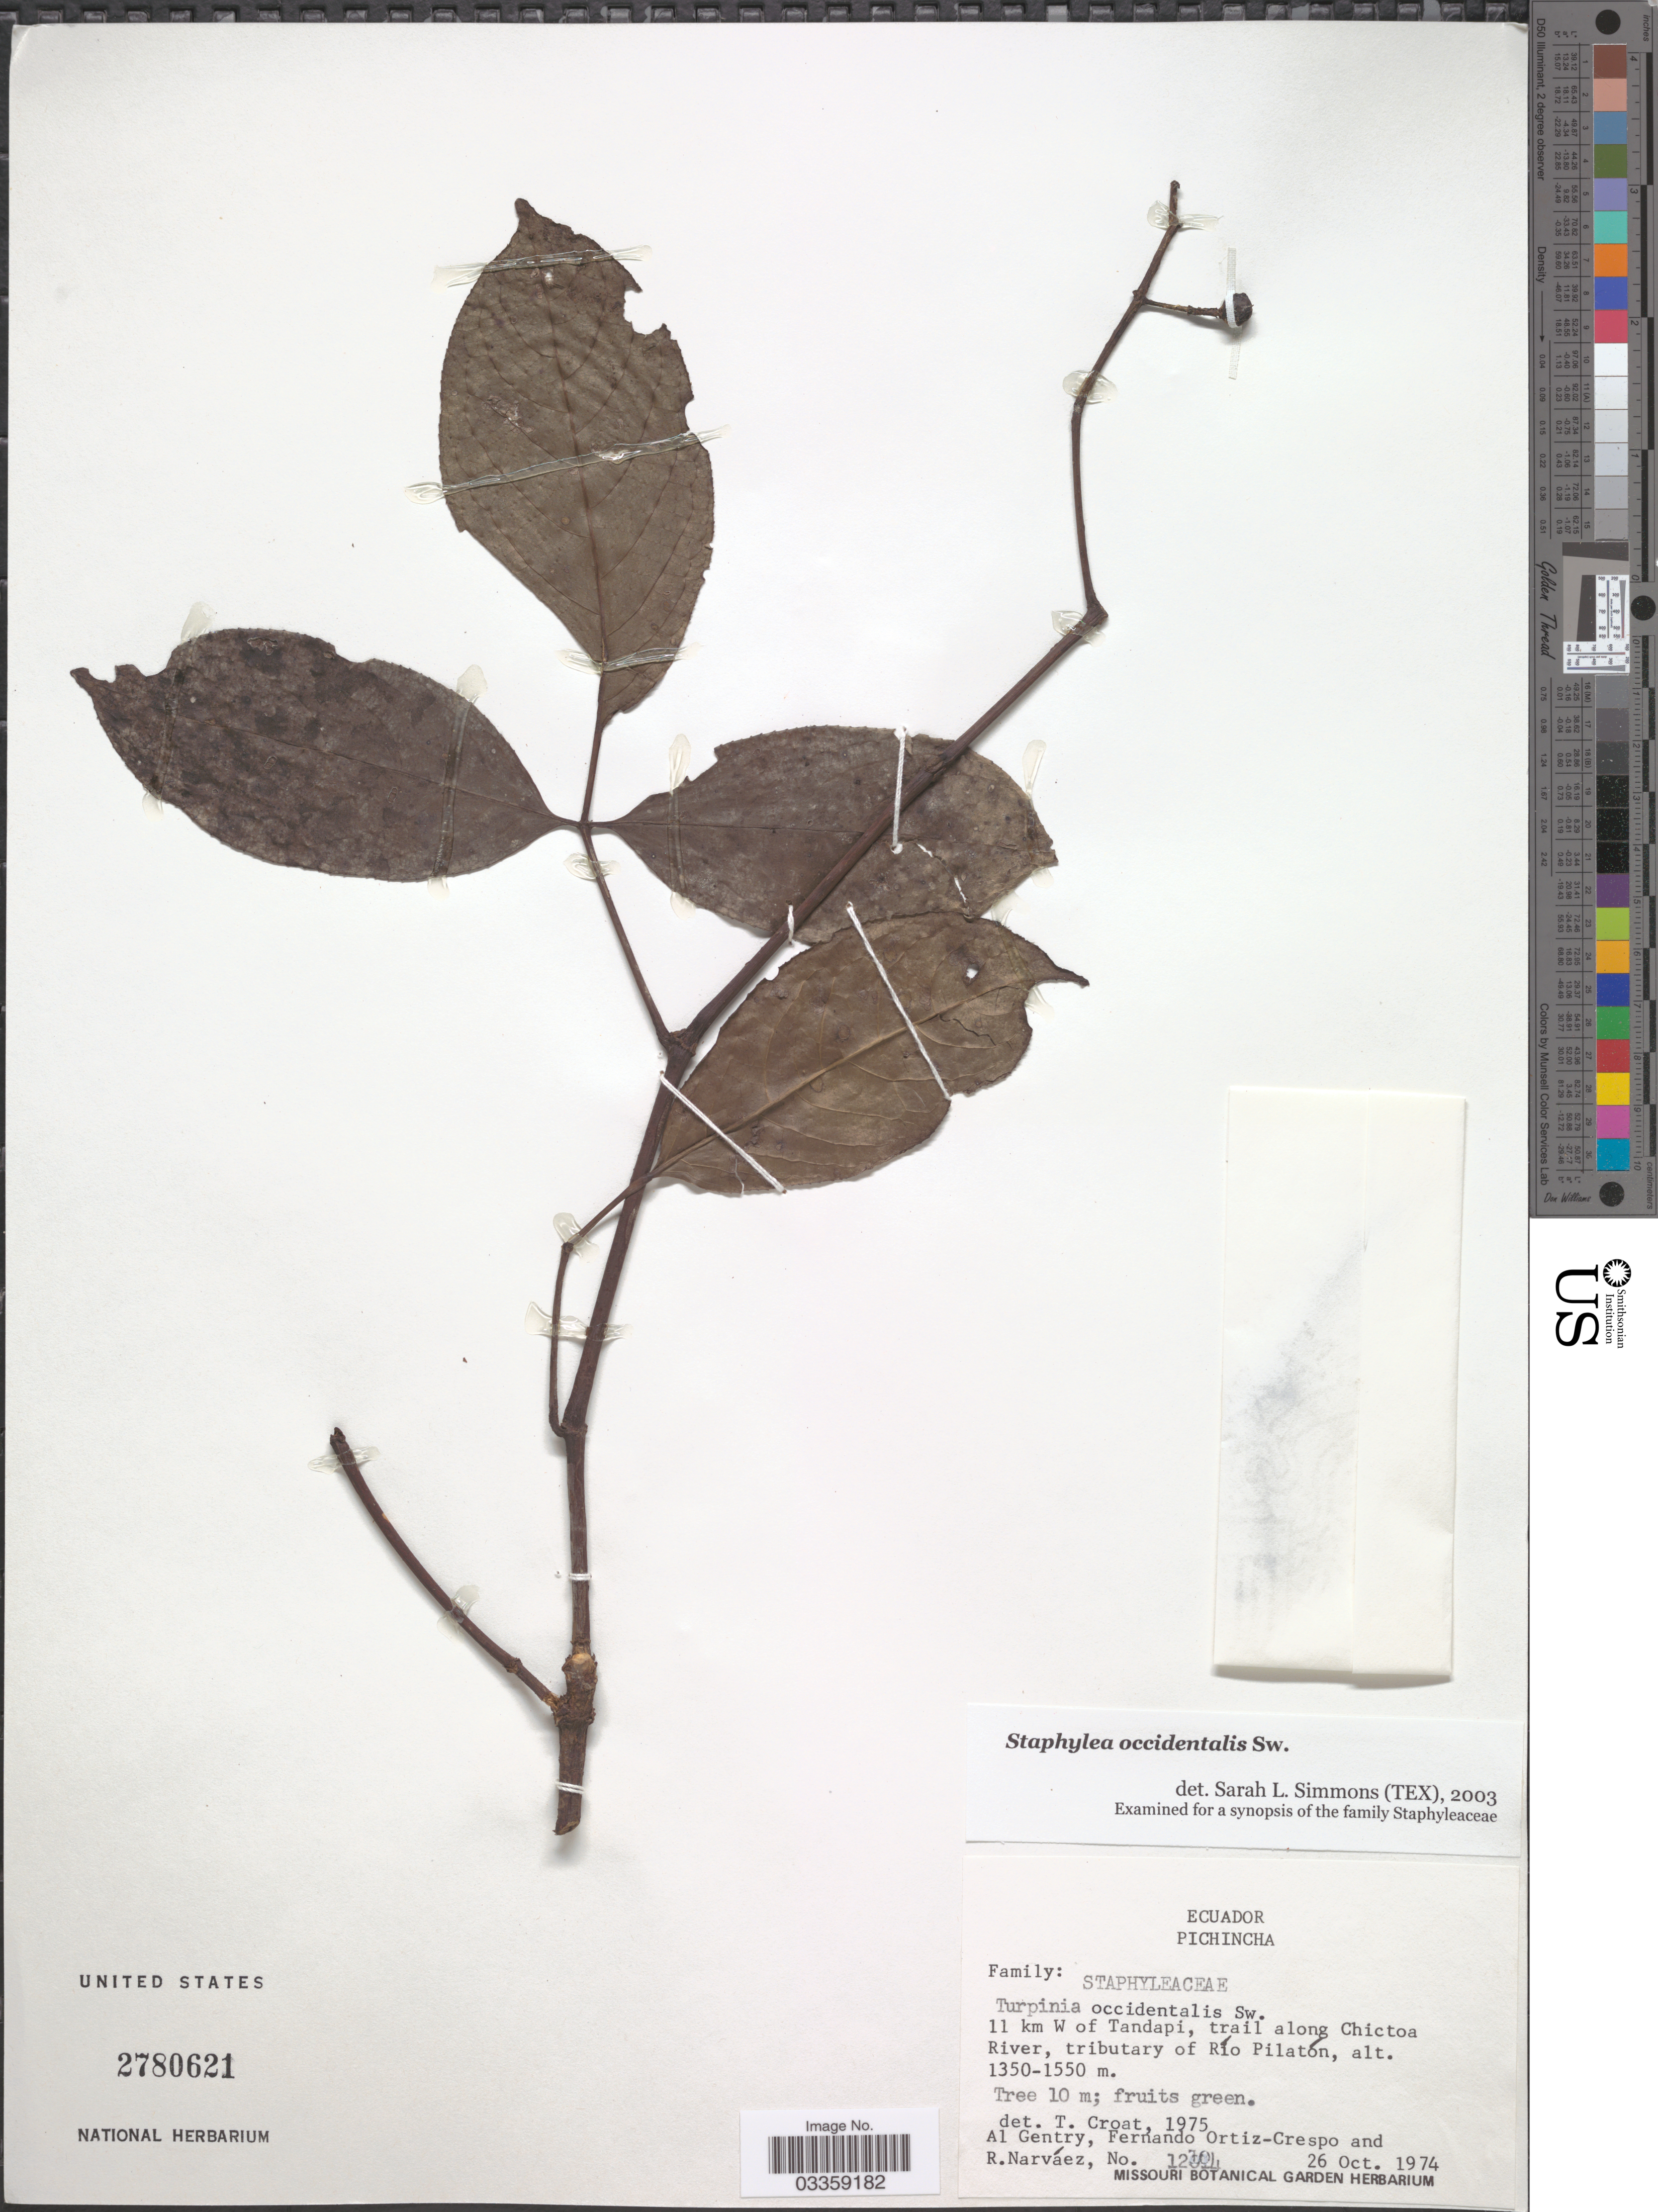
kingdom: Plantae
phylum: Tracheophyta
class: Magnoliopsida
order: Crossosomatales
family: Staphyleaceae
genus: Turpinia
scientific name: Turpinia occidentalis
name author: (Sw.) G. Don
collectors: A. H. Gentry, F. Ortiz-Crespo & R. Narváez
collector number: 12104*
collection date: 1974-10-26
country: Ecuador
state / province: Pichincha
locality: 11 km W of Tandapi, trail along Chictoa River, tributary of Río Pilatón.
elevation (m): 1350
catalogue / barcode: US 2780621